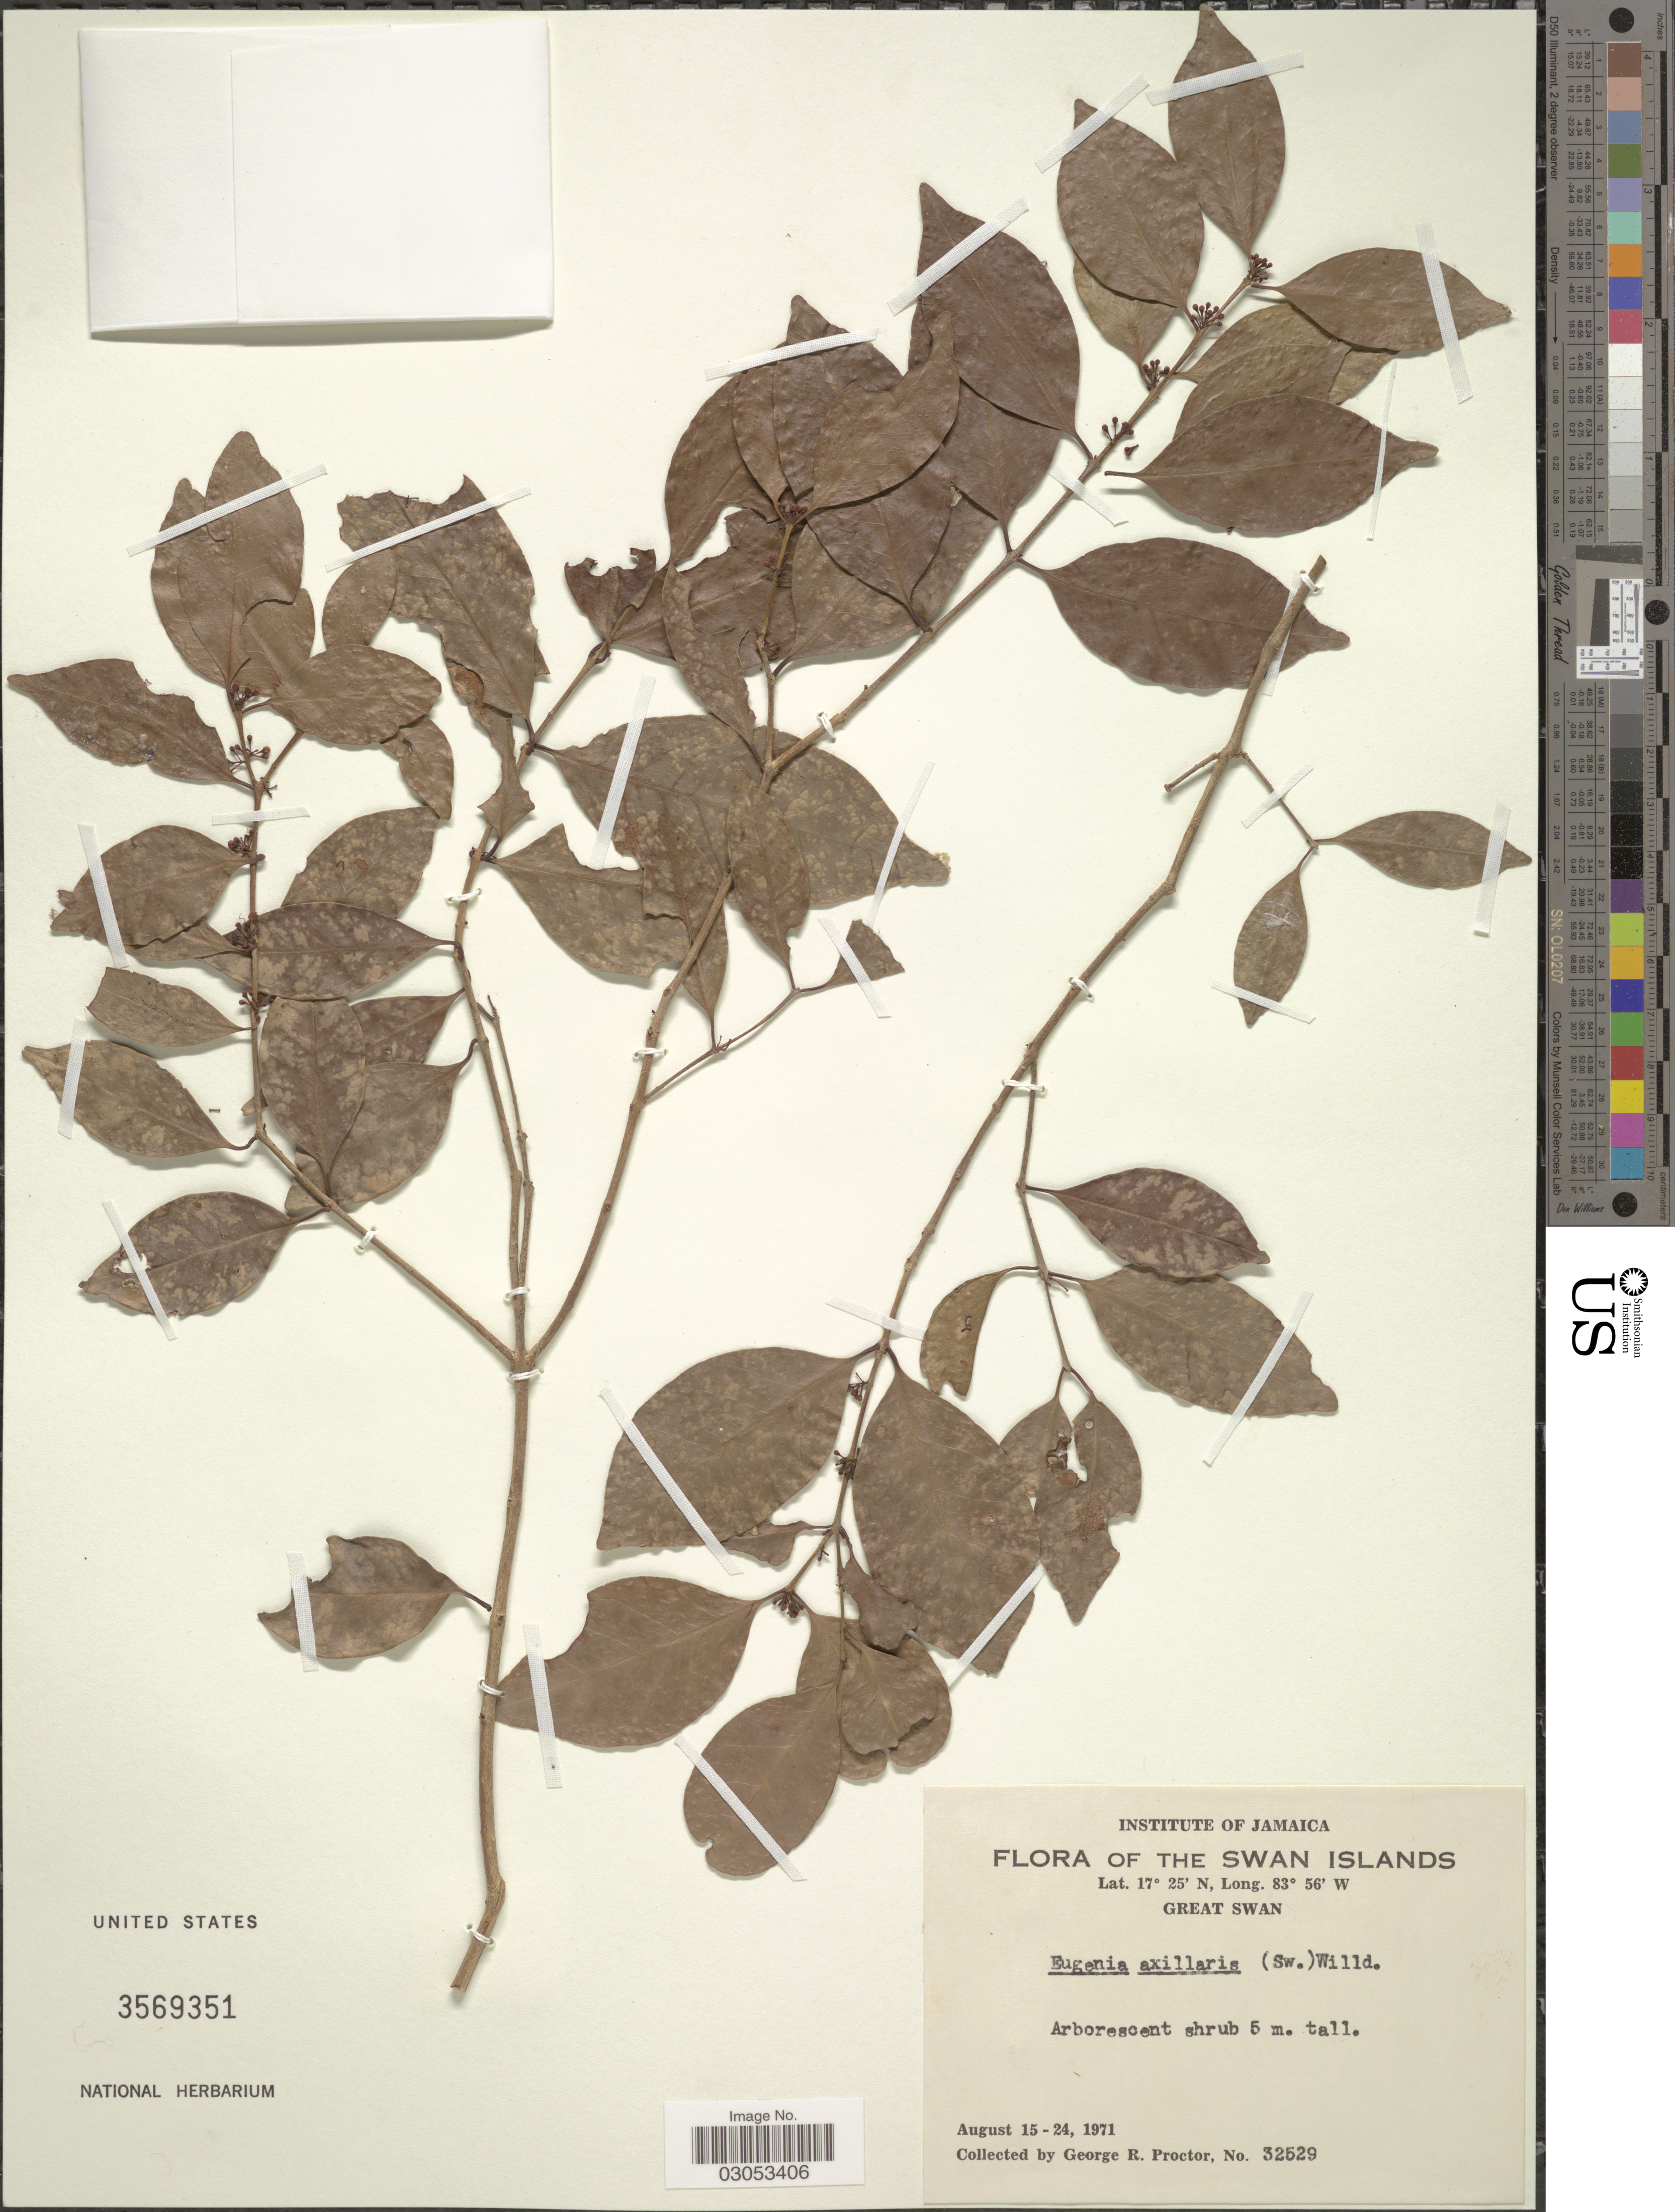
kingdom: Plantae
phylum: Tracheophyta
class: Magnoliopsida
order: Myrtales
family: Myrtaceae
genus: Eugenia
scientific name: Eugenia axillaris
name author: (Sw.) Willd.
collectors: G. Proctor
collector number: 32529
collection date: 1971-08-15/1971-08-24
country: Jamaica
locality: Swan Islands. Great Swan.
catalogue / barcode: US 3569351